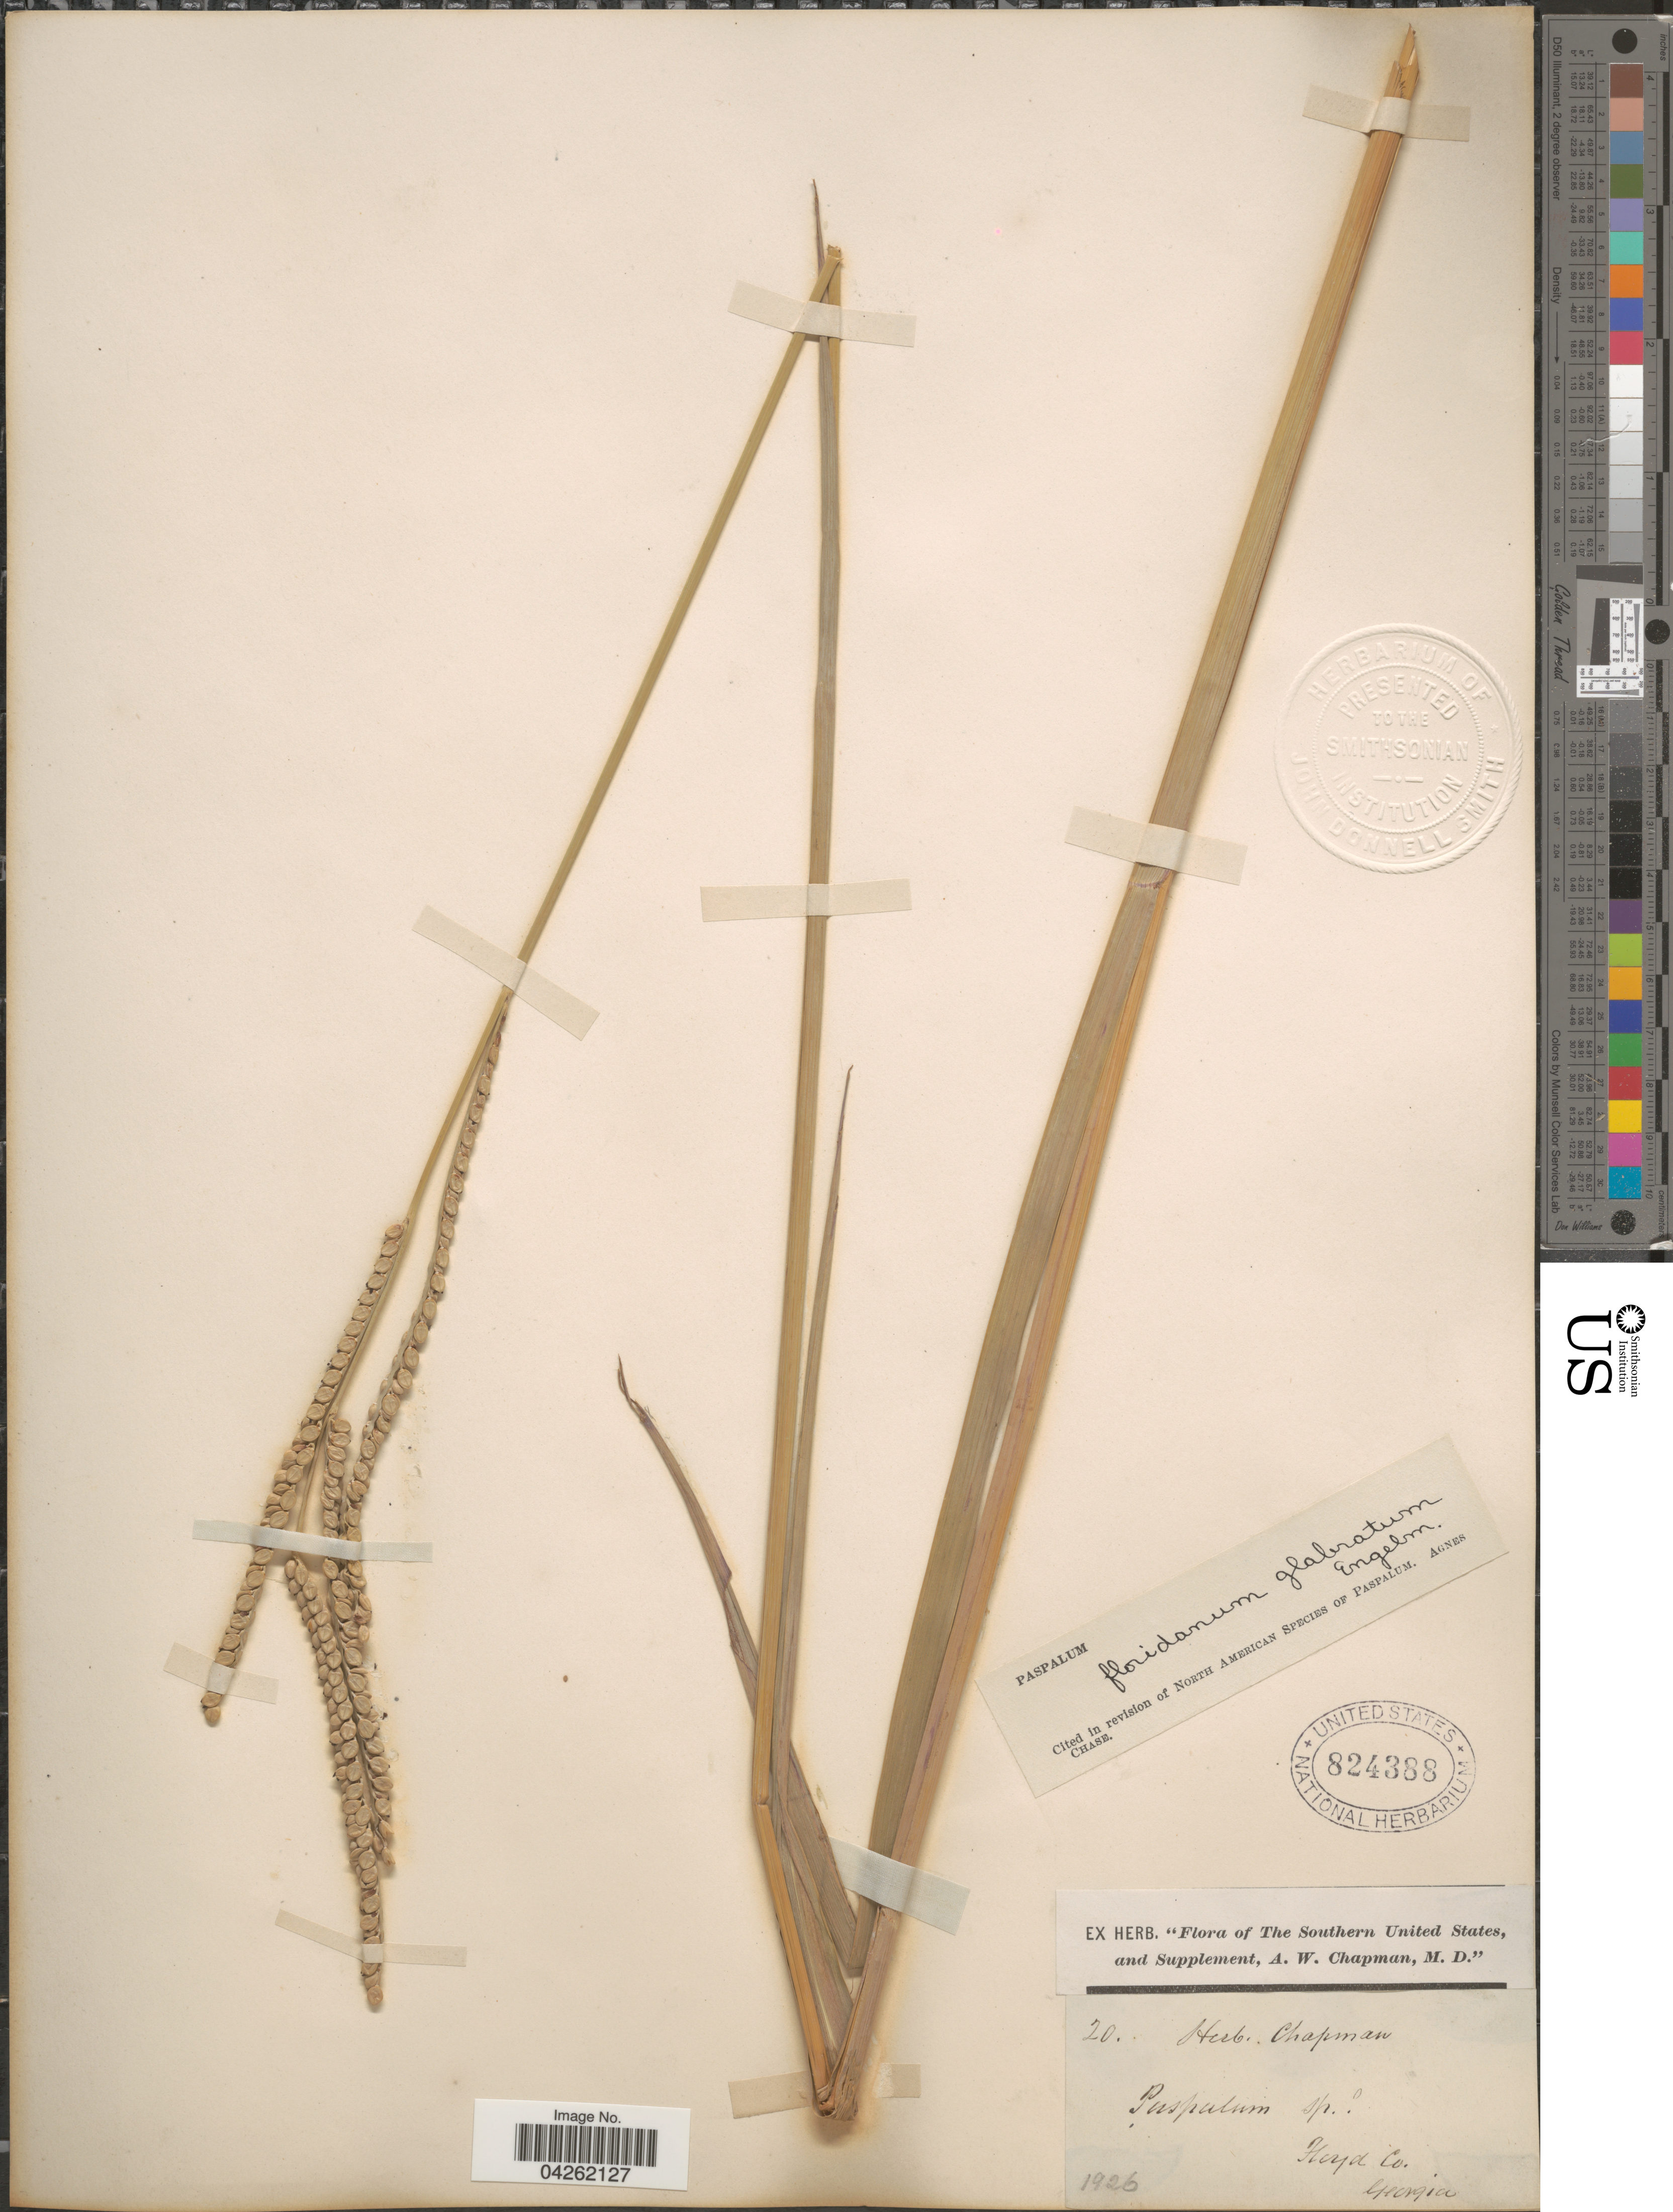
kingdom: Plantae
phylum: Tracheophyta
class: Liliopsida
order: Poales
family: Poaceae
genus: Paspalum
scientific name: Paspalum floridanum var. glabratum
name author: Engelm. ex Vasey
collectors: ex herb. A.W. Chapman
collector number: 20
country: United States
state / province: Georgia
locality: The Southern United States. Floyd Co.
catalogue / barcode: US 824388